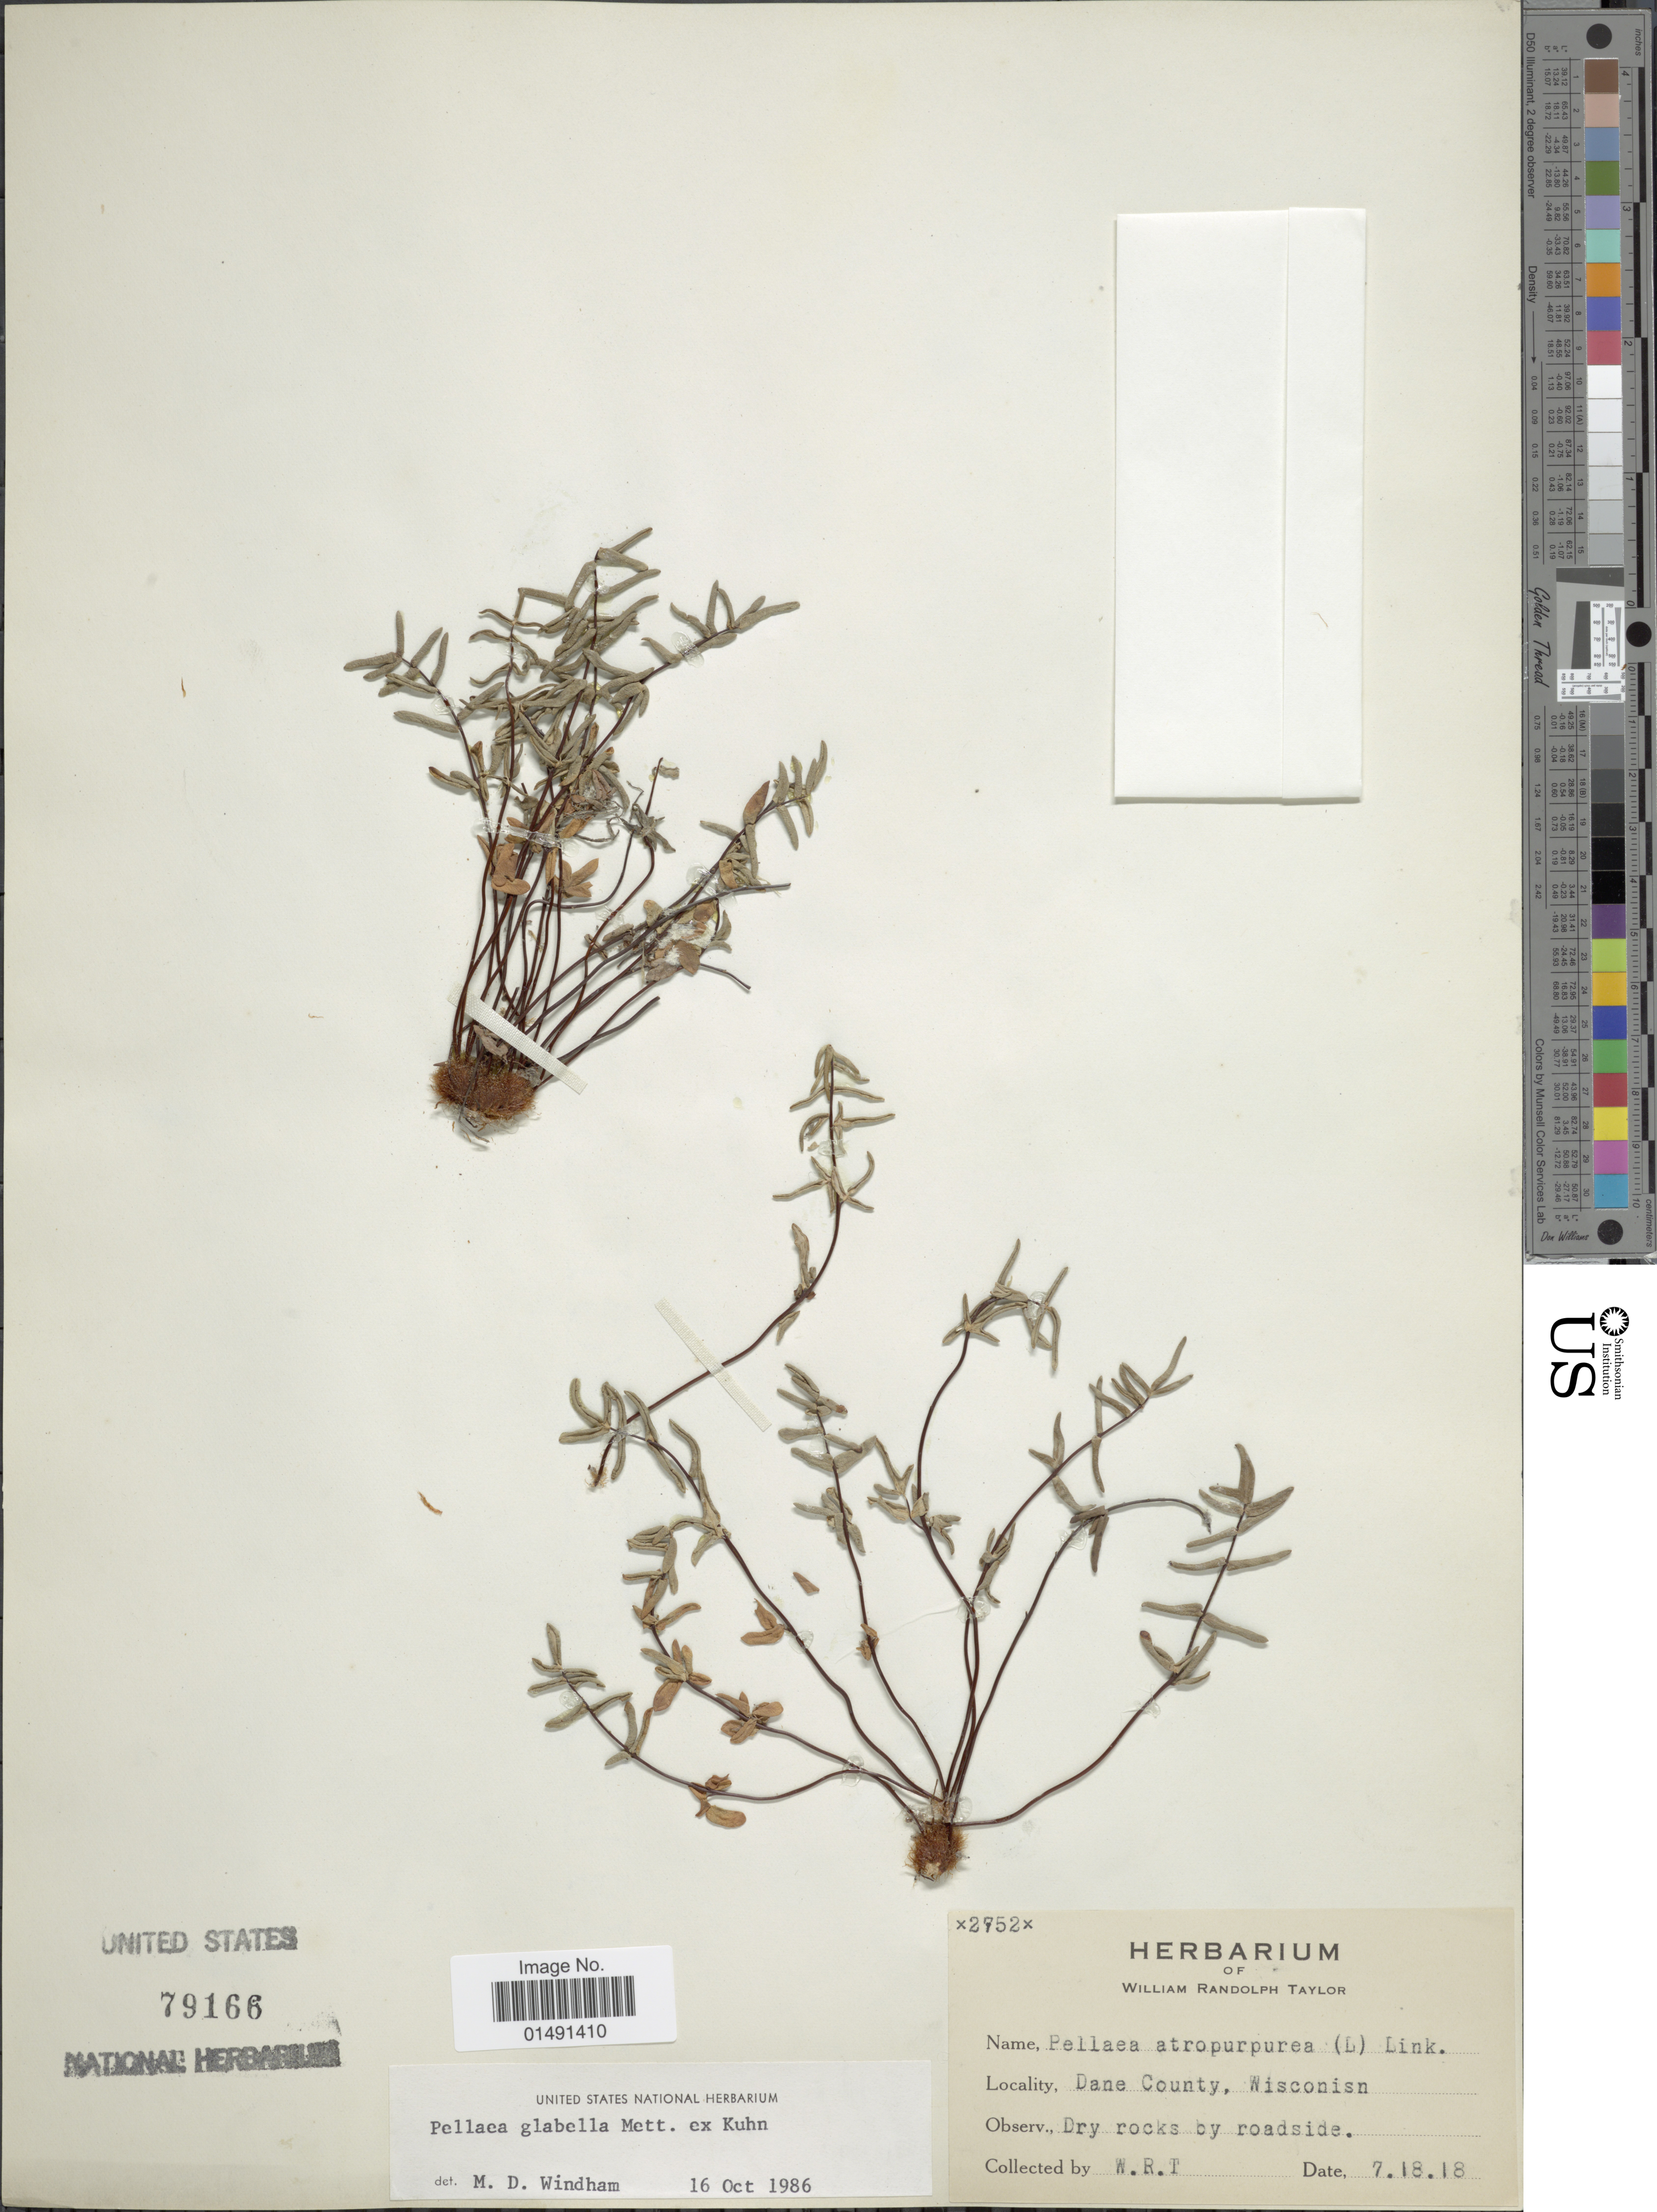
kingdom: Plantae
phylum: Tracheophyta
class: Polypodiopsida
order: Polypodiales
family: Pteridaceae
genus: Pellaea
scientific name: Pellaea glabella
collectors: W. R. Taylor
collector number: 2752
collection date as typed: Transcribed d/m/y: 18/7/18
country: United States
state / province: Wisconsin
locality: Dane County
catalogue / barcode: US 79166